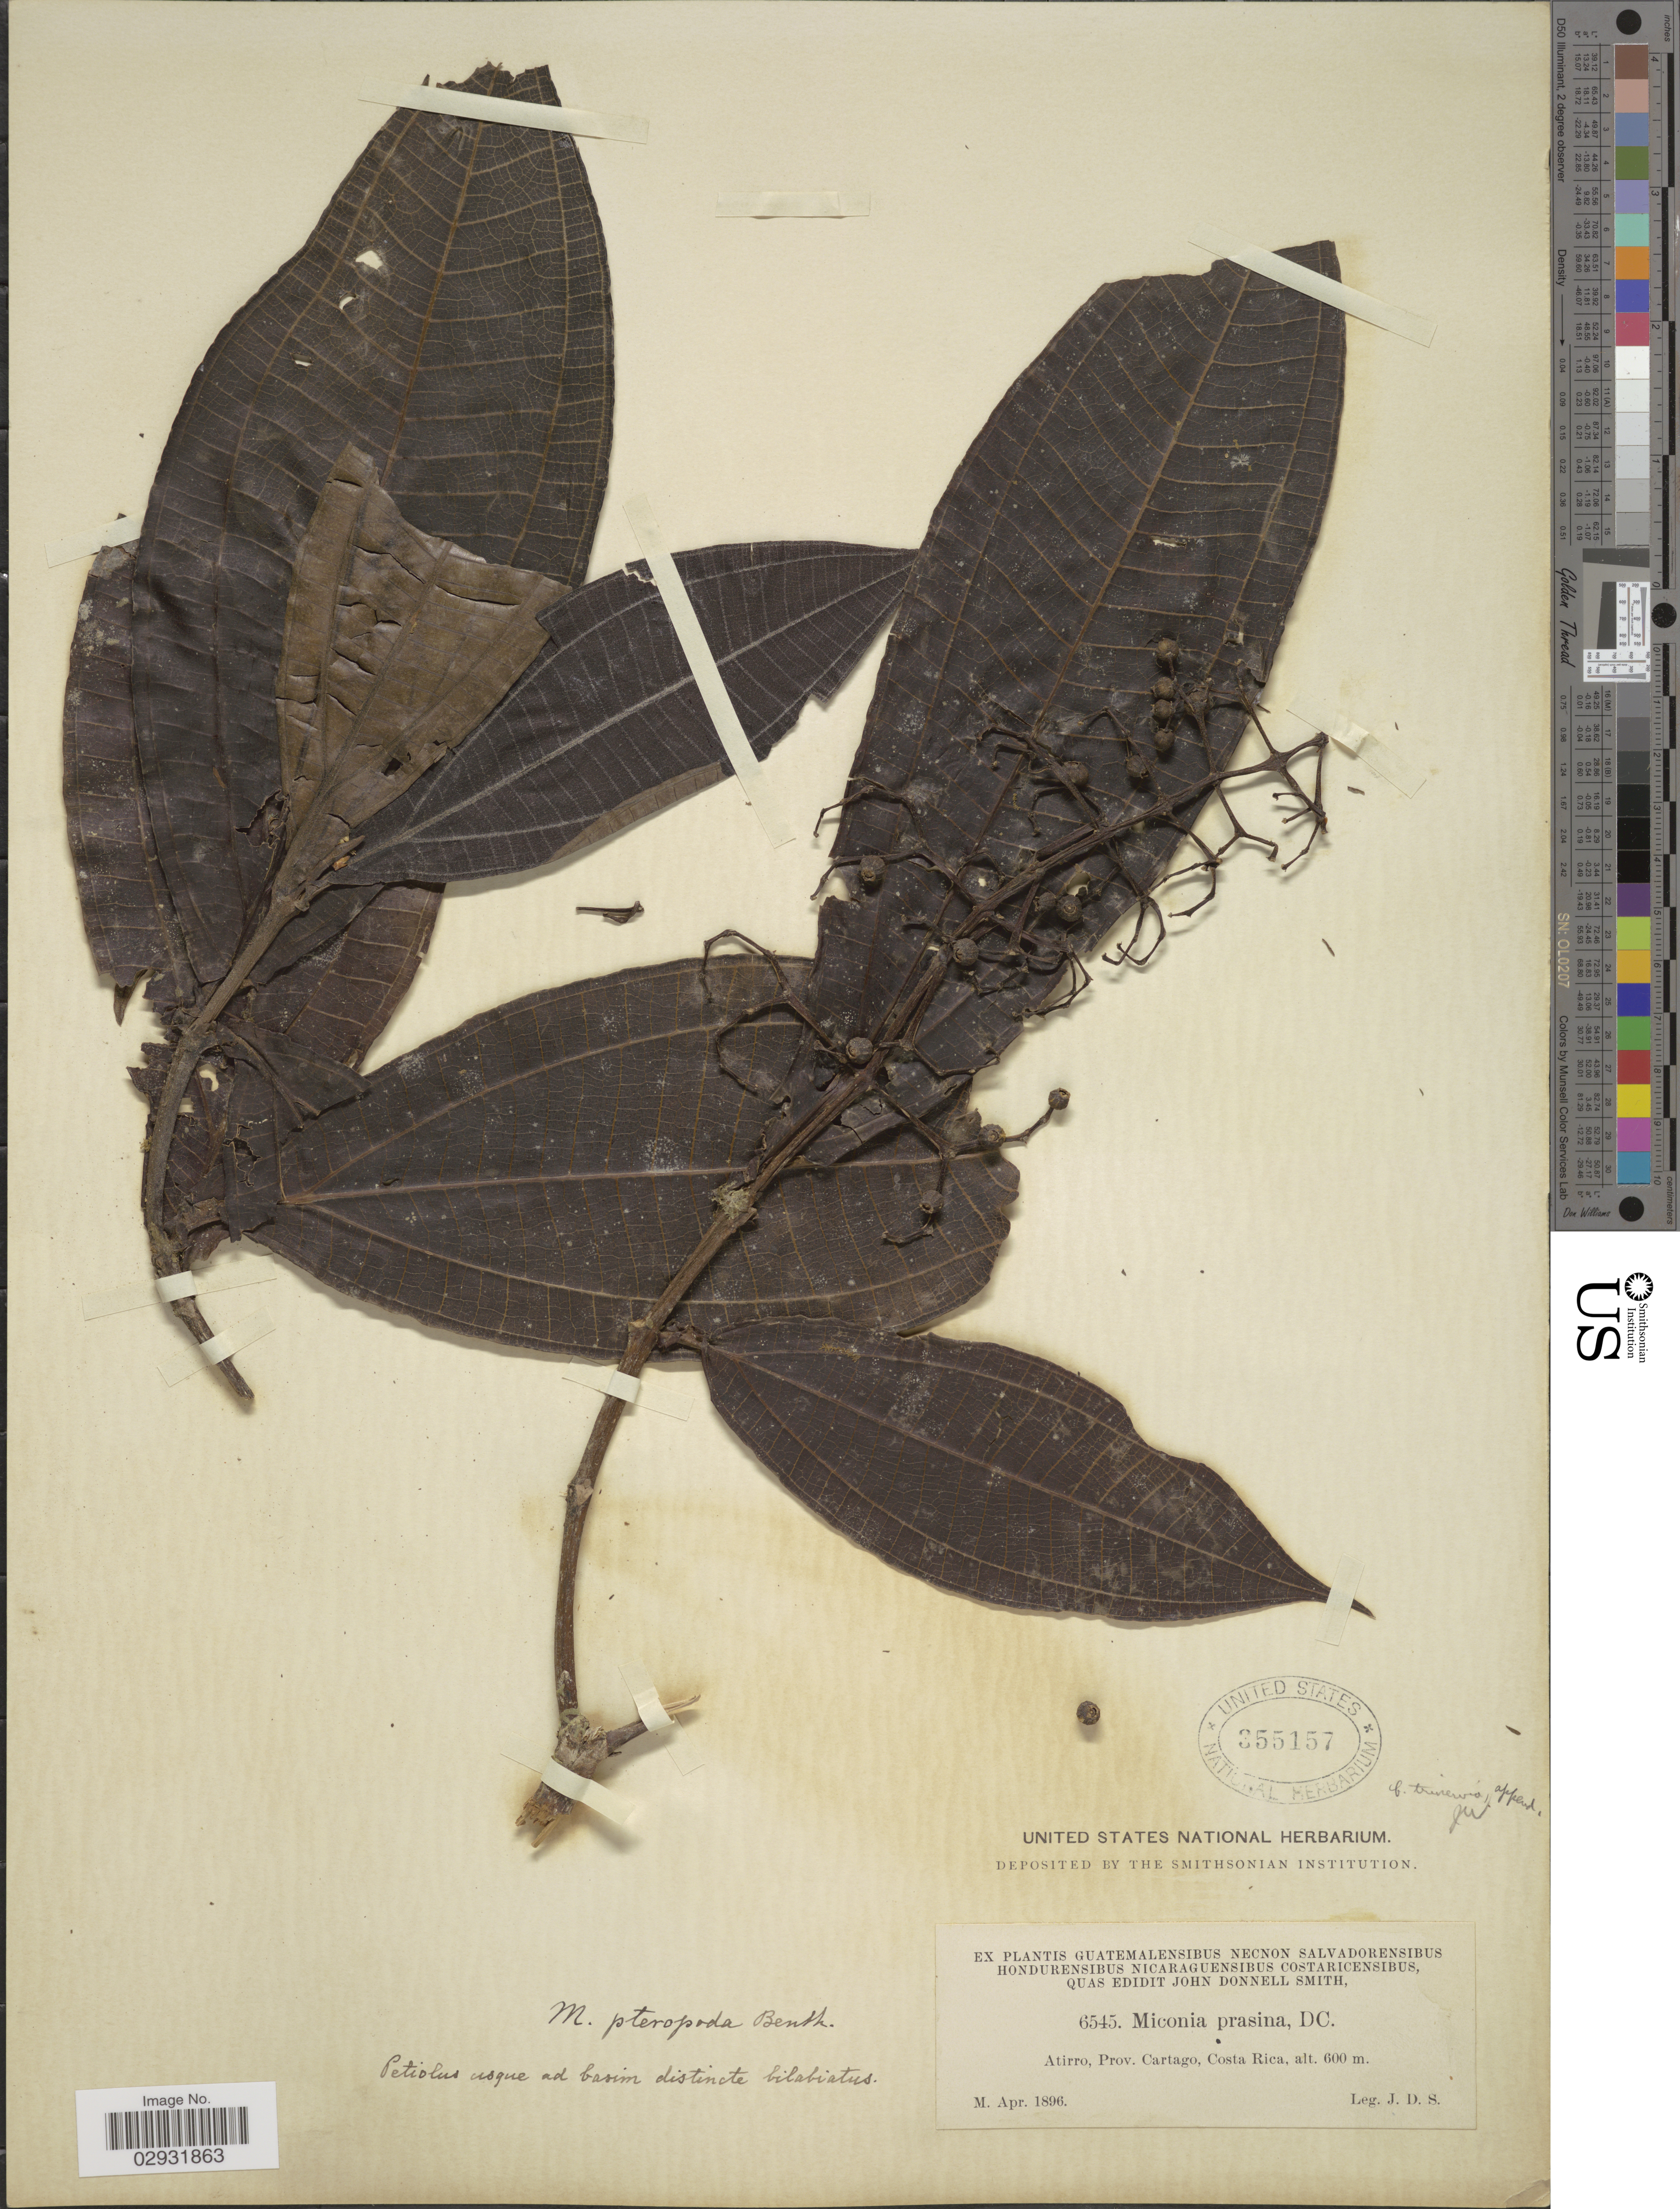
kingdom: Plantae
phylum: Tracheophyta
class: Magnoliopsida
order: Myrtales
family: Melastomataceae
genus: Miconia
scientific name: Miconia appendiculata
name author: Triana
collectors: J. Donnell Smith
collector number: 6545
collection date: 1896-04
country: Costa Rica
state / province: Cartago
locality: Atirro, Prov. Cartago.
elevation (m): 600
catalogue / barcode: US 355157